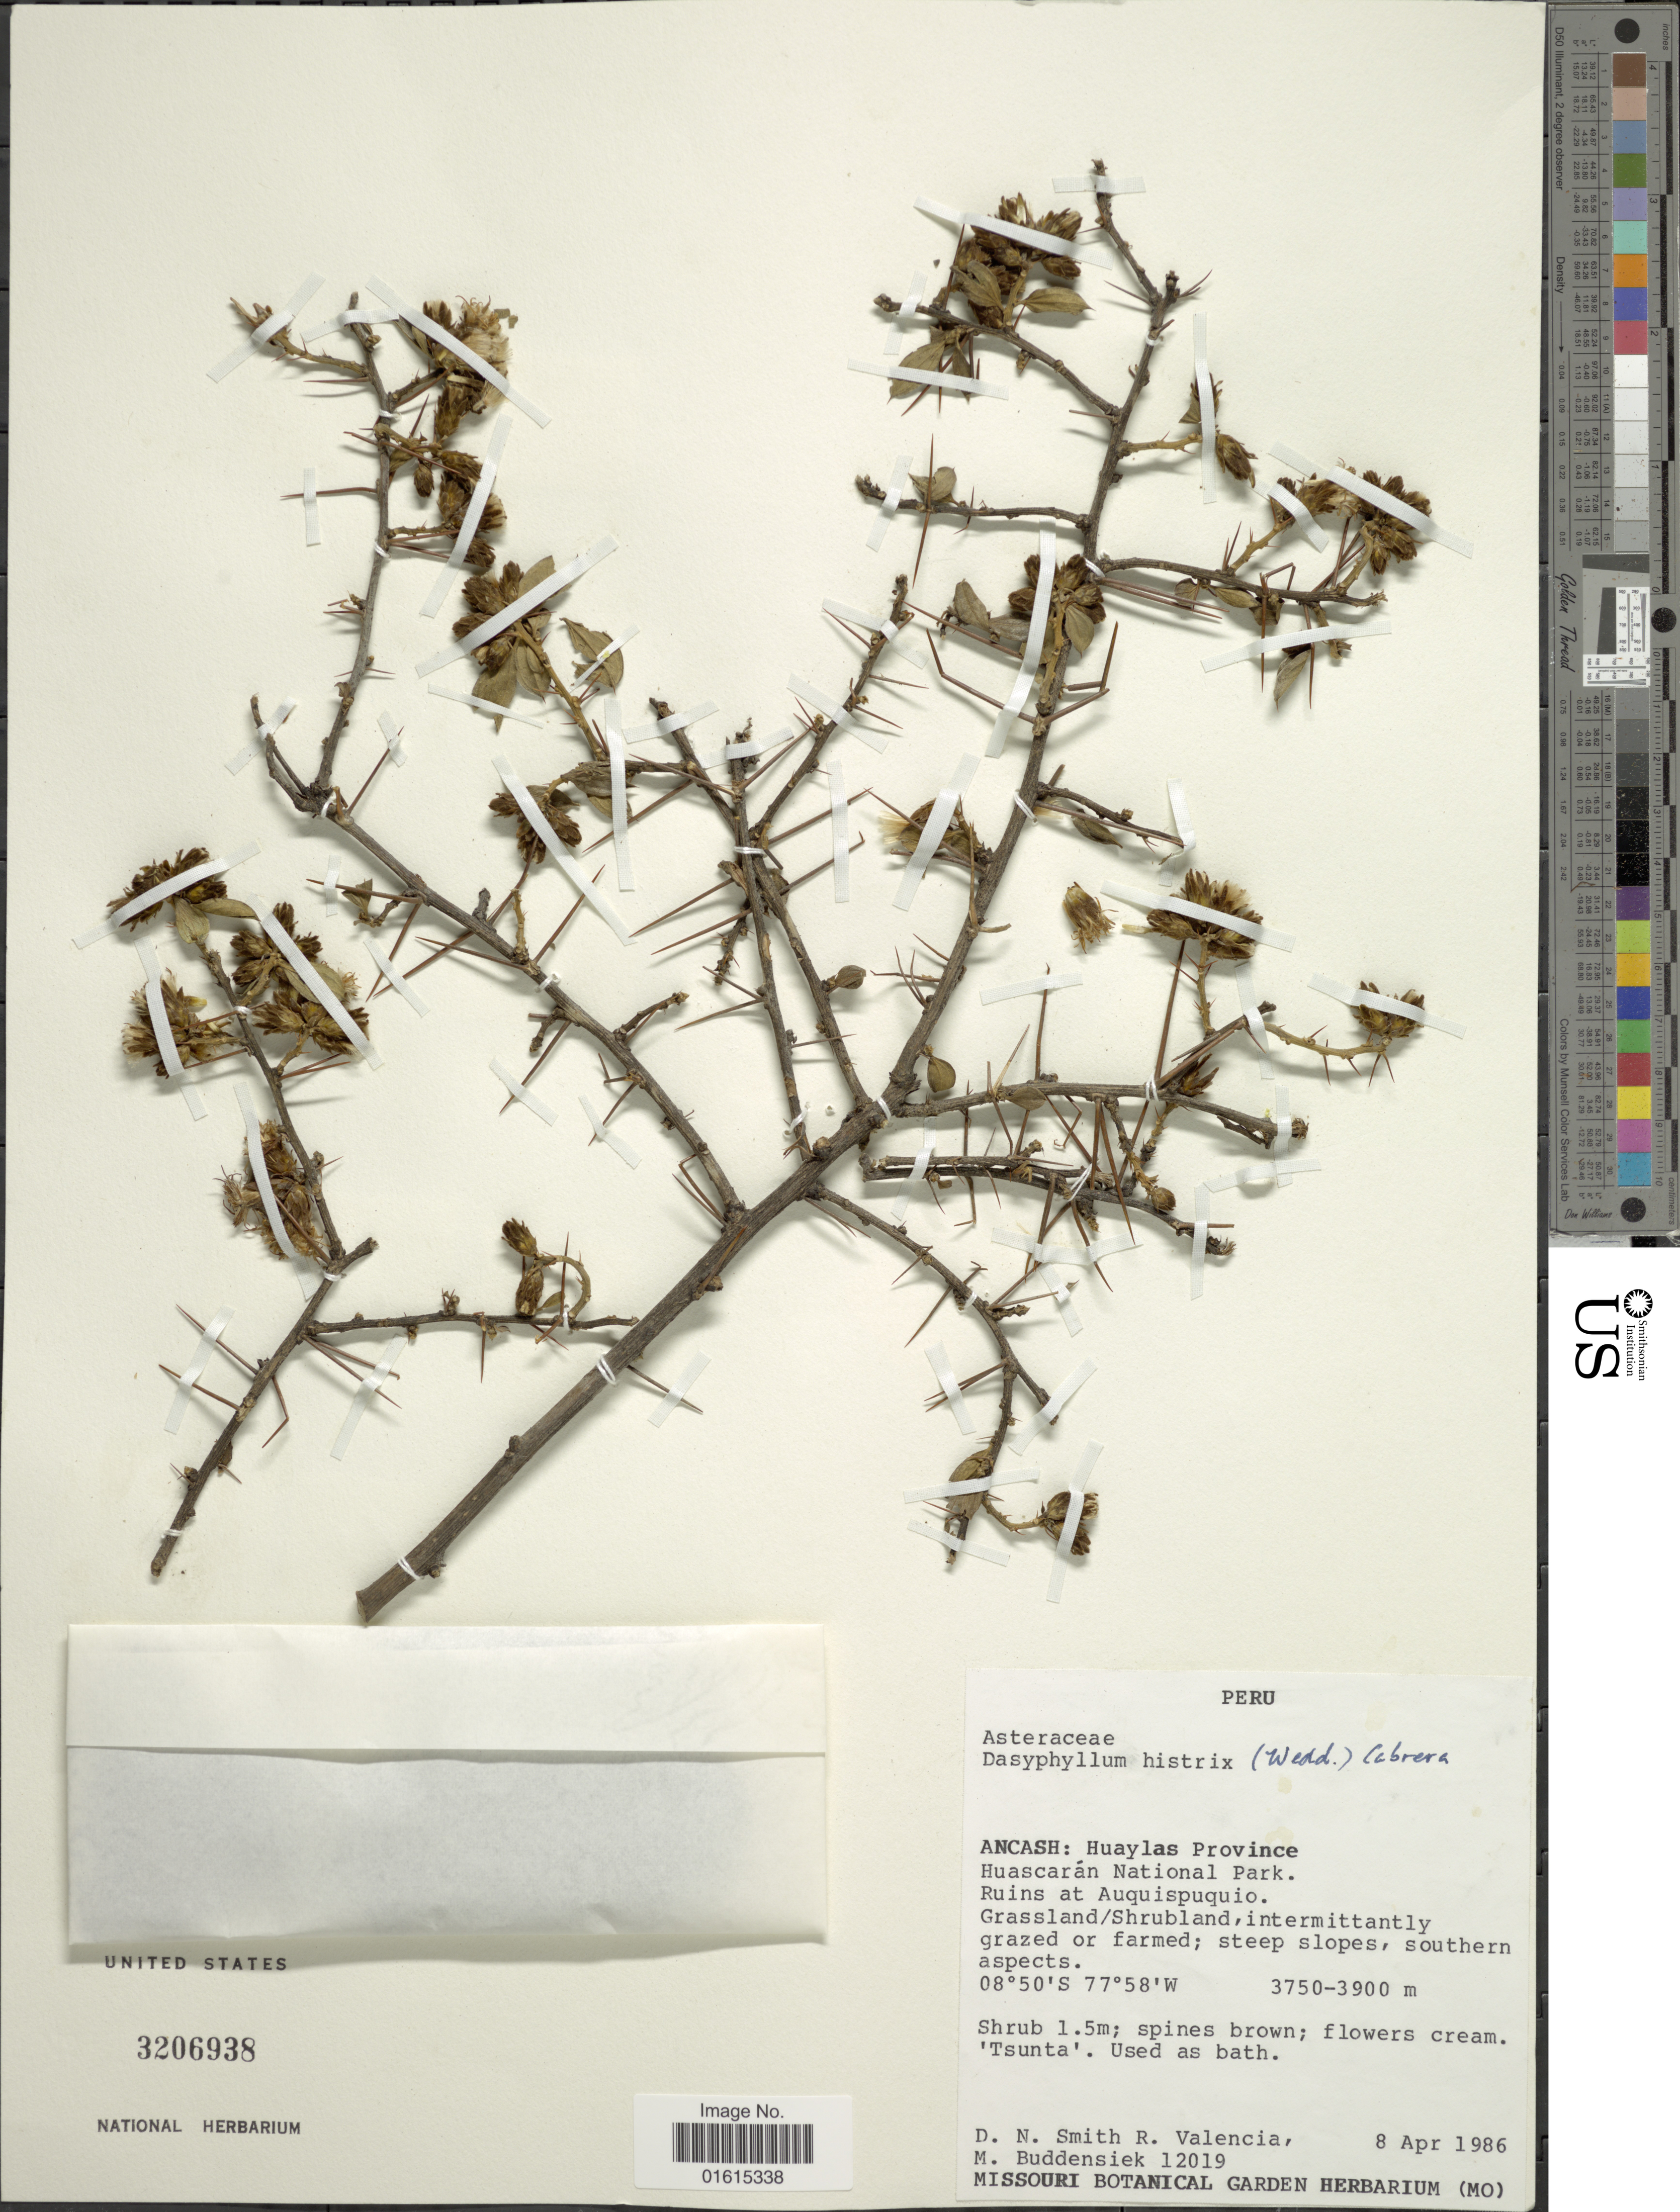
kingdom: Plantae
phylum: Tracheophyta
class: Magnoliopsida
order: Asterales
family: Asteraceae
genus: Dasyphyllum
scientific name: Dasyphyllum hystrix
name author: (Wedd.) Cabrera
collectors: D. Smith, R. Valencia & M. Buddensiek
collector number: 12019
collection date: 1986-04-08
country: Peru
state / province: Ancash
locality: Ancash, Huaylas Province, Huascaran National Park, Auquispuquio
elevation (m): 3750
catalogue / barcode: US 3206938